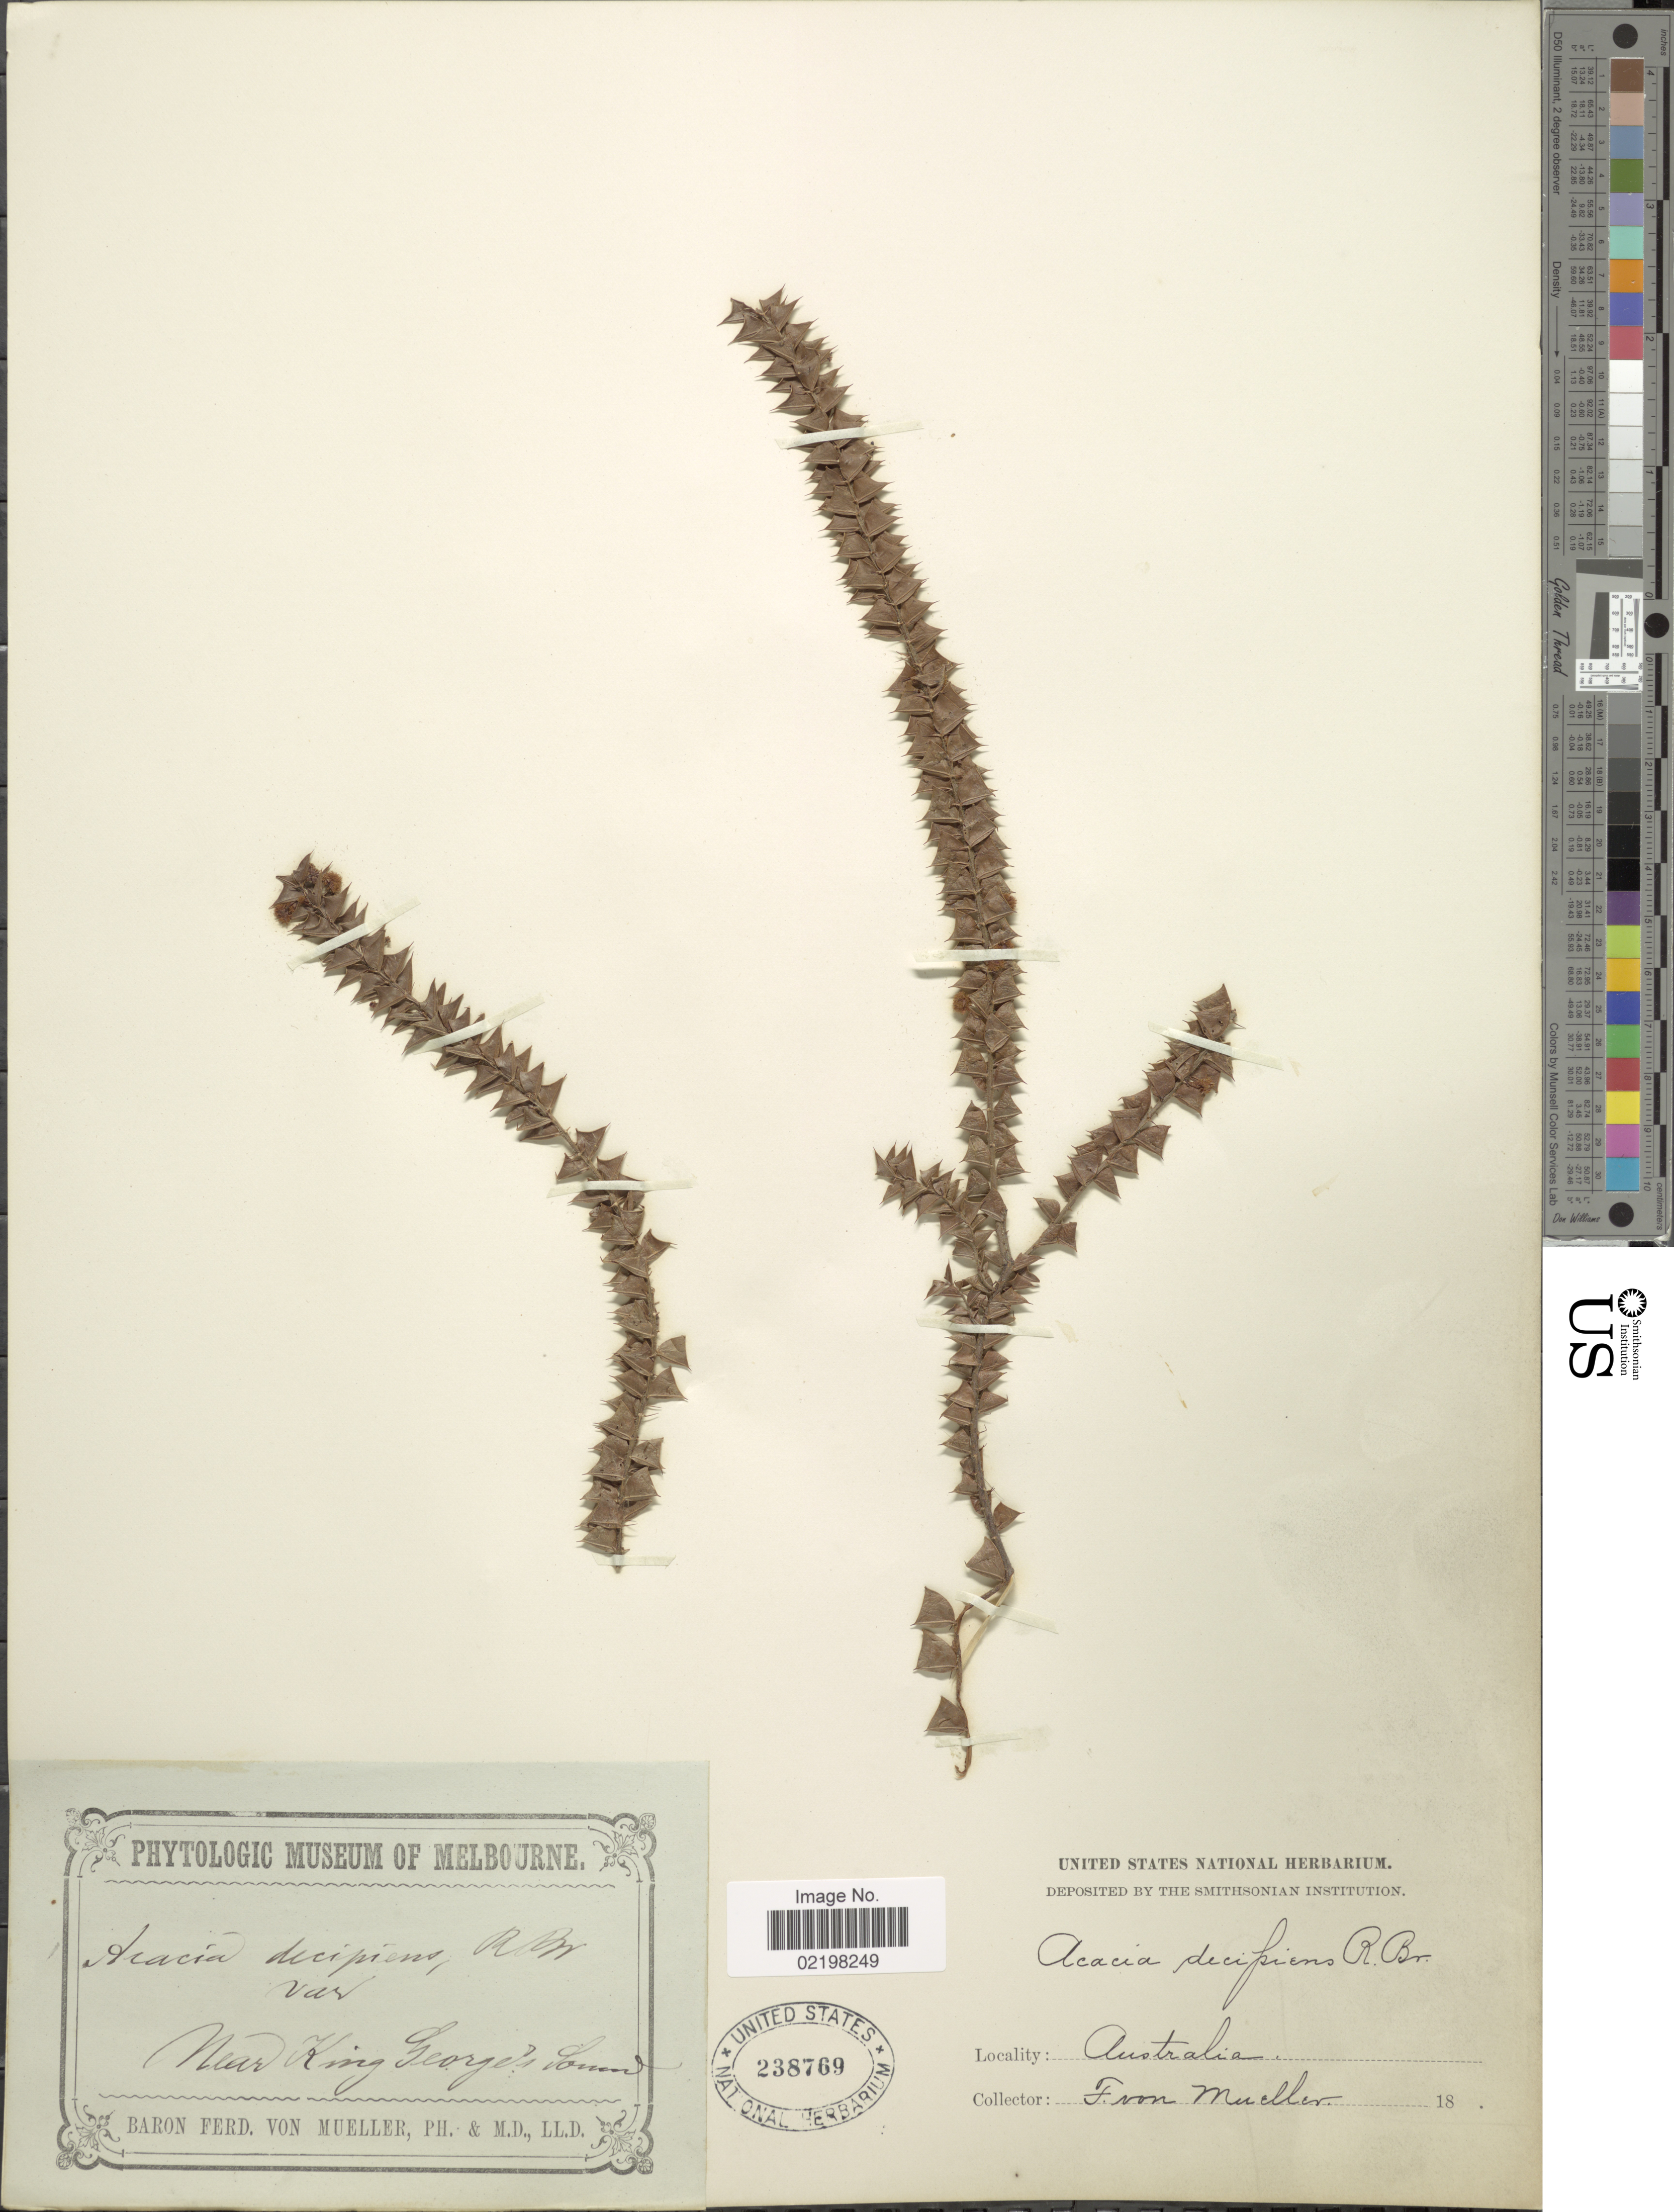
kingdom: Plantae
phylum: Tracheophyta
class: Magnoliopsida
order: Fabales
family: Fabaceae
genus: Acacia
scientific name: Acacia decipiens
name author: R. Br.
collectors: F. Mueller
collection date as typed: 18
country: Australia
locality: Australia. Near King Georges Sound.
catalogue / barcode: US 238769